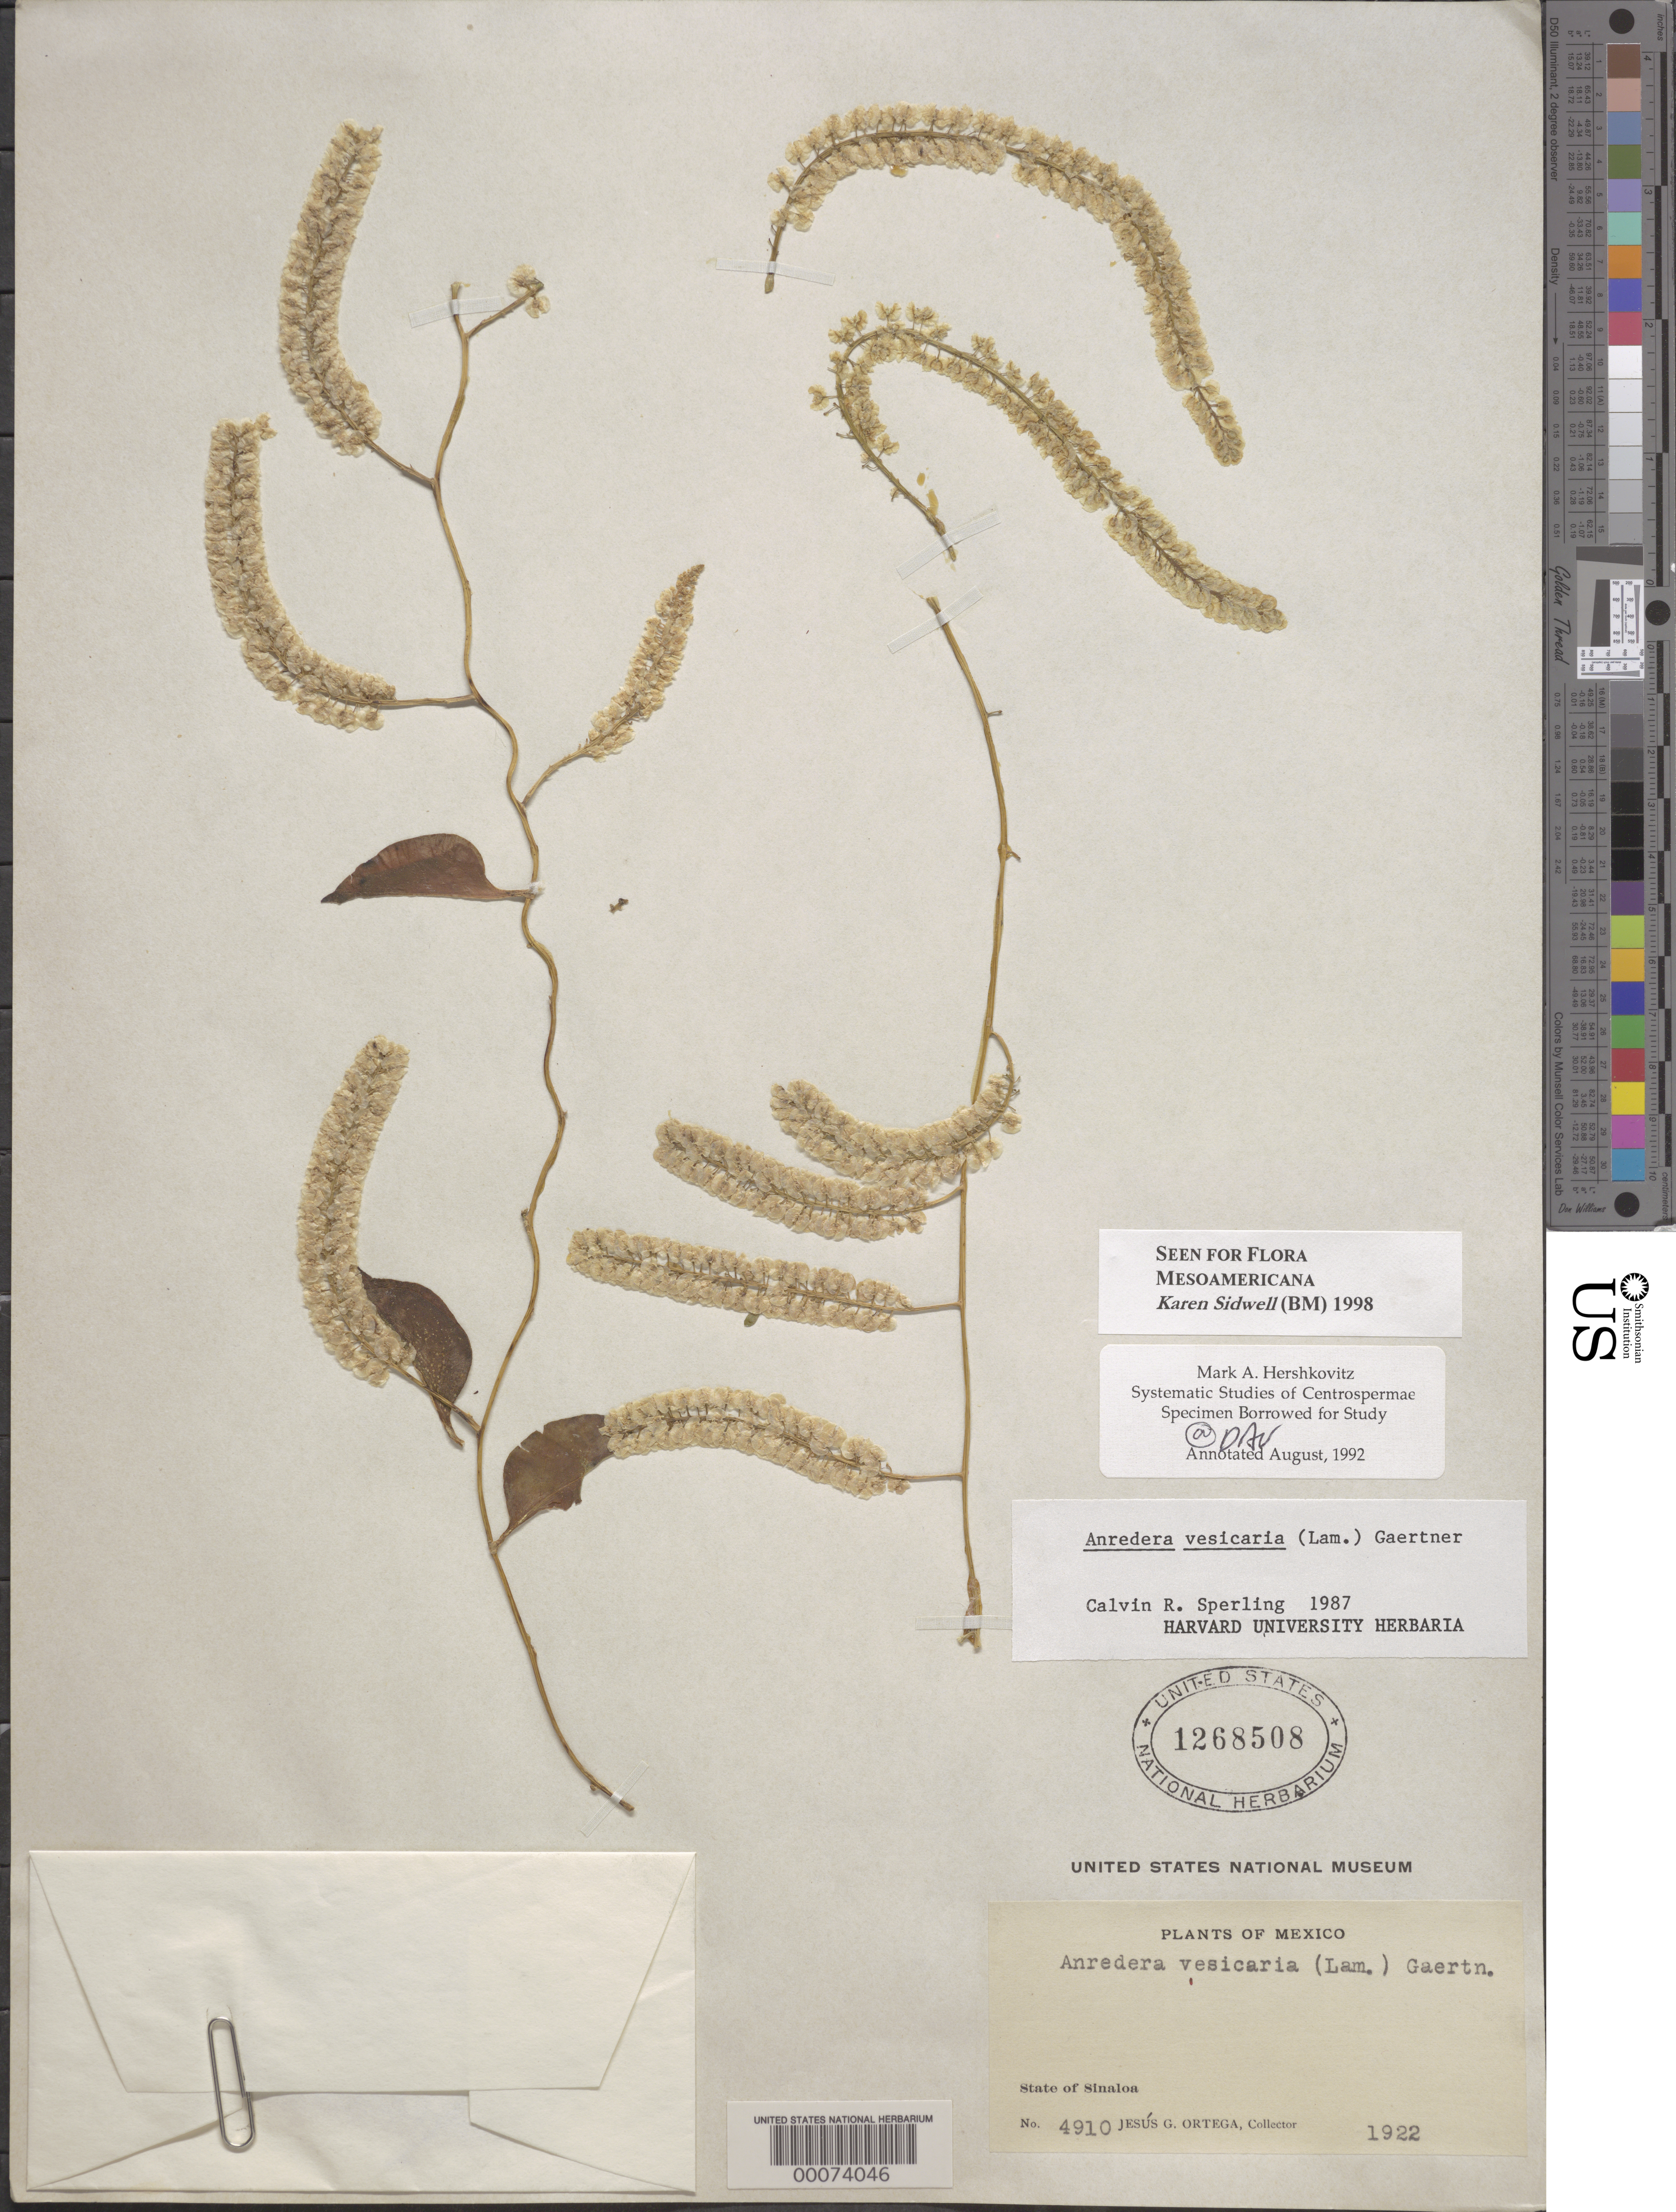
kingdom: Plantae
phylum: Tracheophyta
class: Magnoliopsida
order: Caryophyllales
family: Basellaceae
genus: Anredera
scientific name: Anredera vesicaria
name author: (Lam.) C.F. Gaertn.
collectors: J. Ortega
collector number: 4910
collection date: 1922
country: Mexico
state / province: Sinaloa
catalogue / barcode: US 1268508